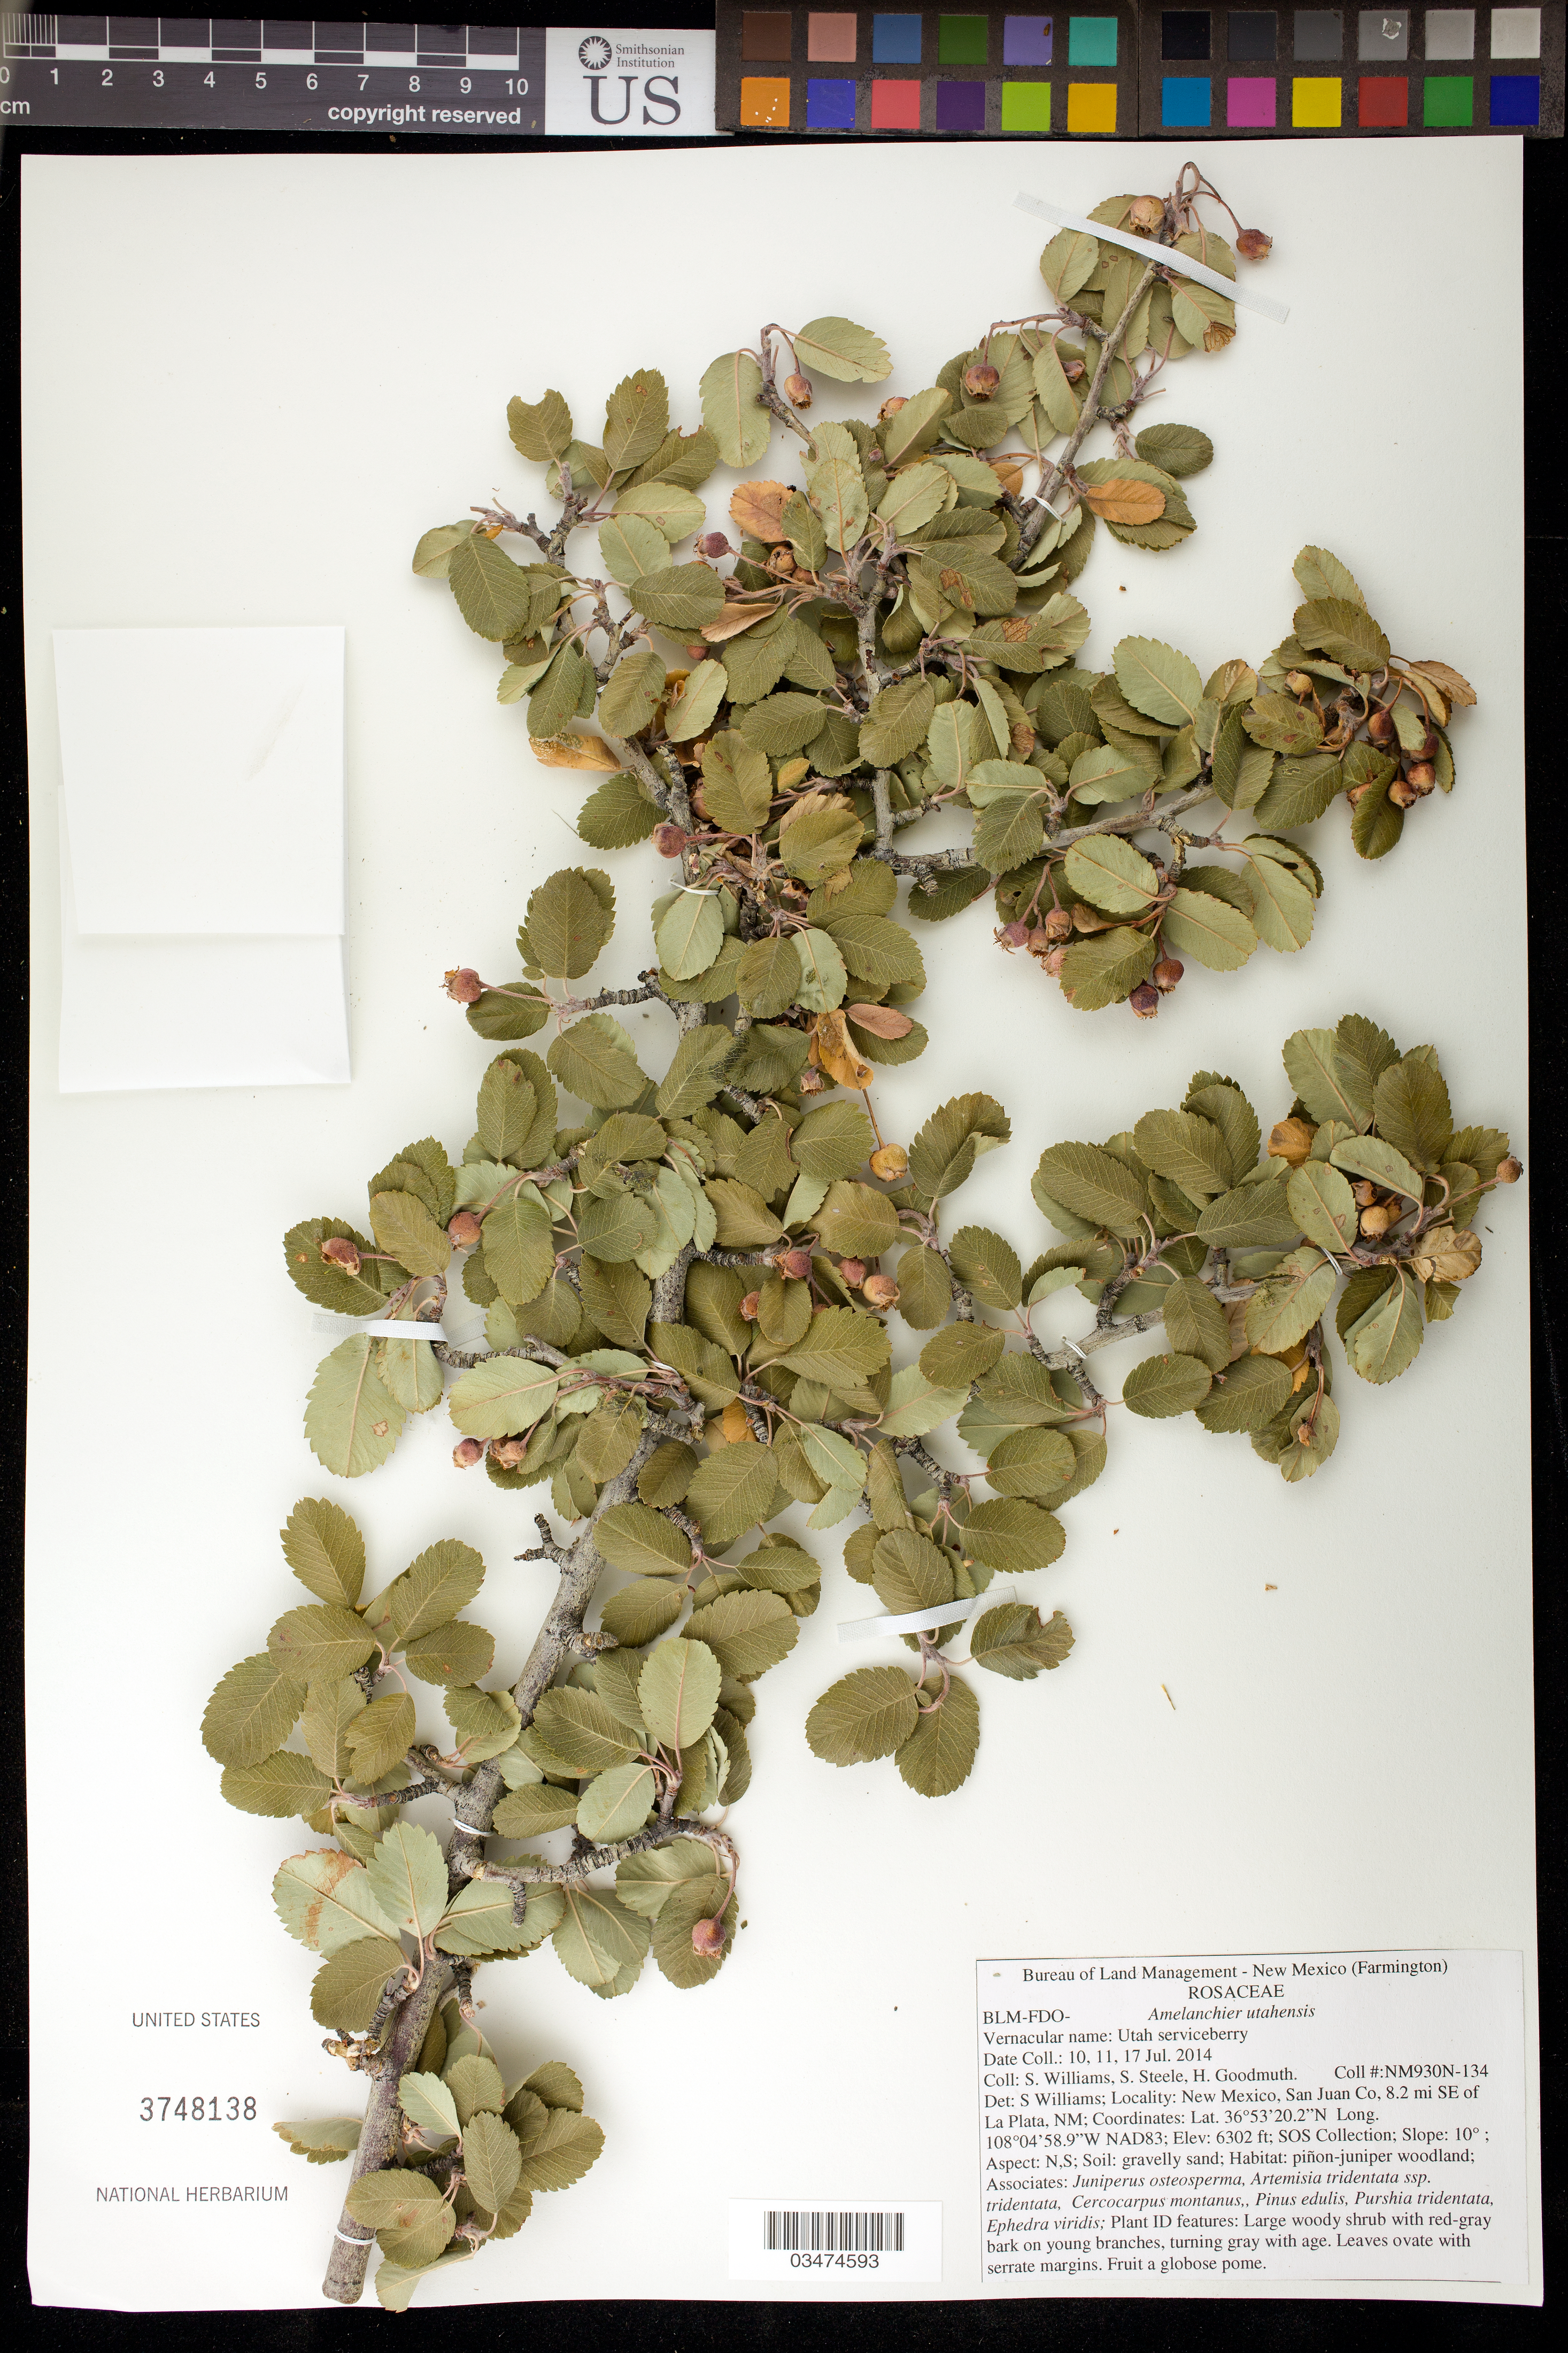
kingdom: Plantae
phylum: Tracheophyta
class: Magnoliopsida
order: Rosales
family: Rosaceae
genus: Amelanchier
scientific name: Amelanchier utahensis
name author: Koehne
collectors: S. Williams, S. Steele & H. Gooldmuth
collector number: NM930N-134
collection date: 2014-07-10/2014-07-17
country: United States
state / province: New Mexico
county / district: San Juan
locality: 8.2 mi. SE of La Plata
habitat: Gravelly sand. Pinon-juniper woodland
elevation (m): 1921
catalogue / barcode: US 3748138